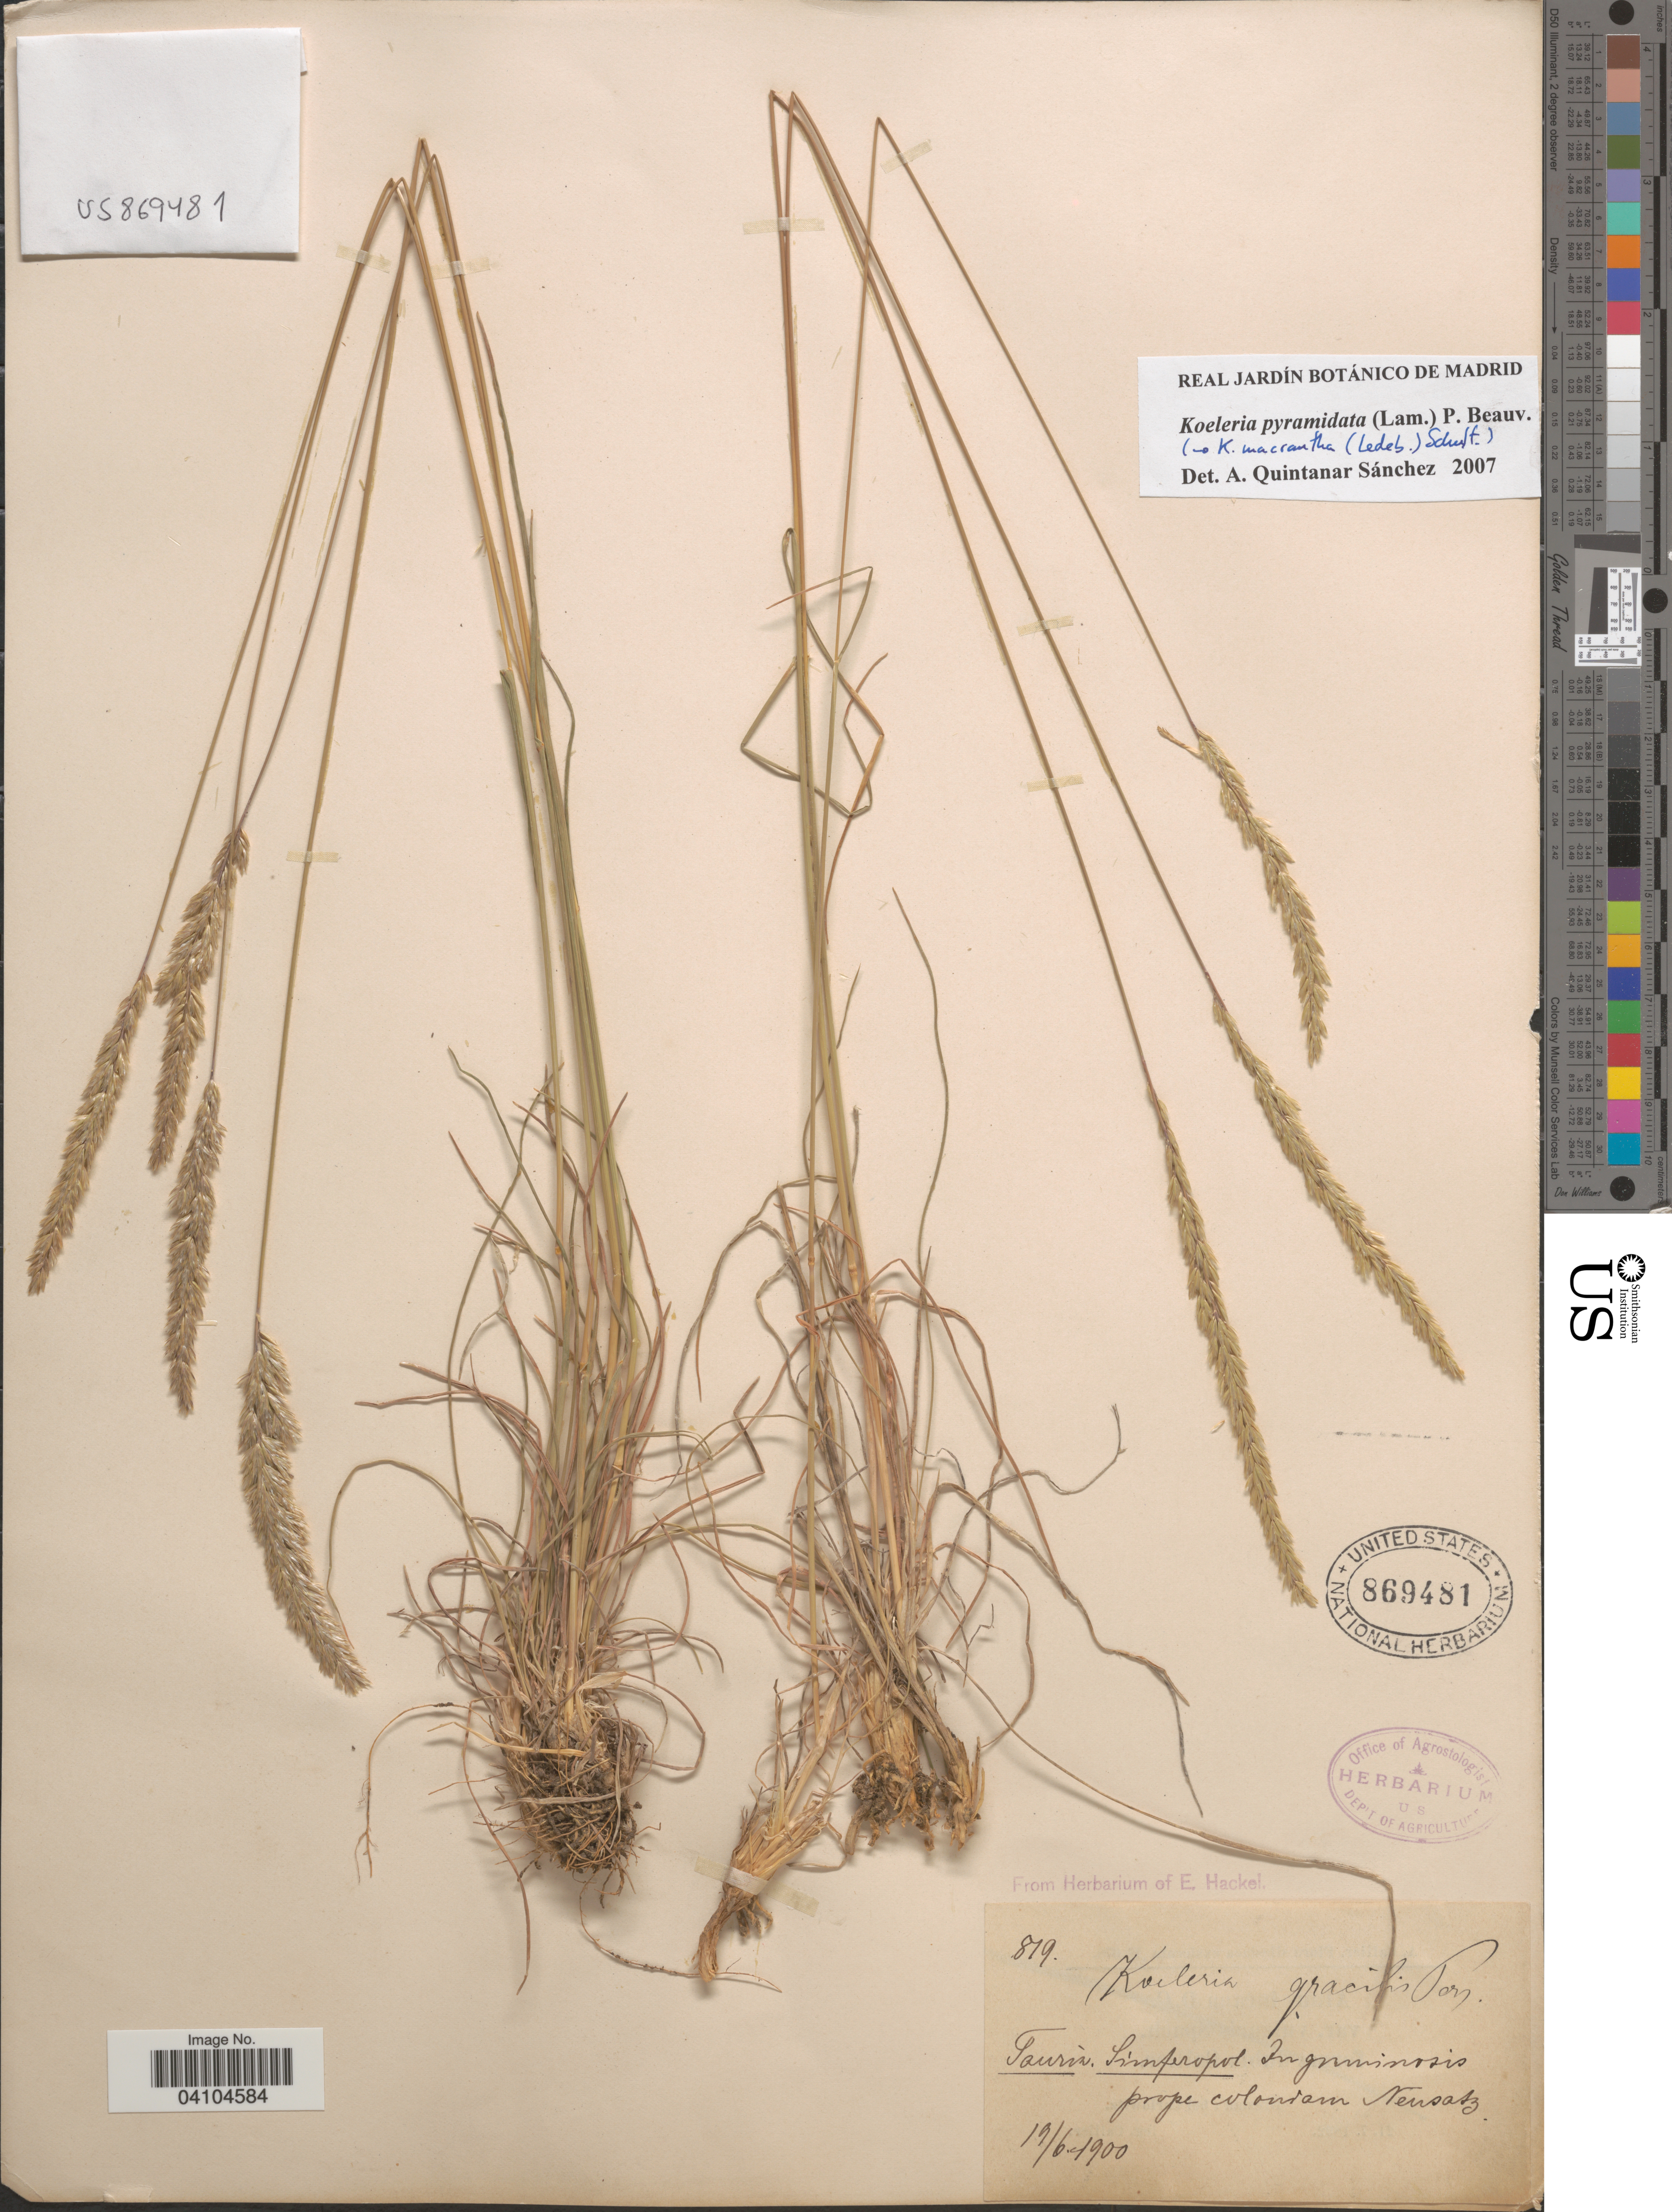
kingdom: Plantae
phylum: Tracheophyta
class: Liliopsida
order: Poales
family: Poaceae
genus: Koeleria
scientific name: Koeleria pyramidata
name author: (Lam.) P. Beauv.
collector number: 819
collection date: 1900-06-19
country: Ukraine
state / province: Crimea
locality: Tauria. Simferopol, prope Neusatz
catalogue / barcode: US 869481